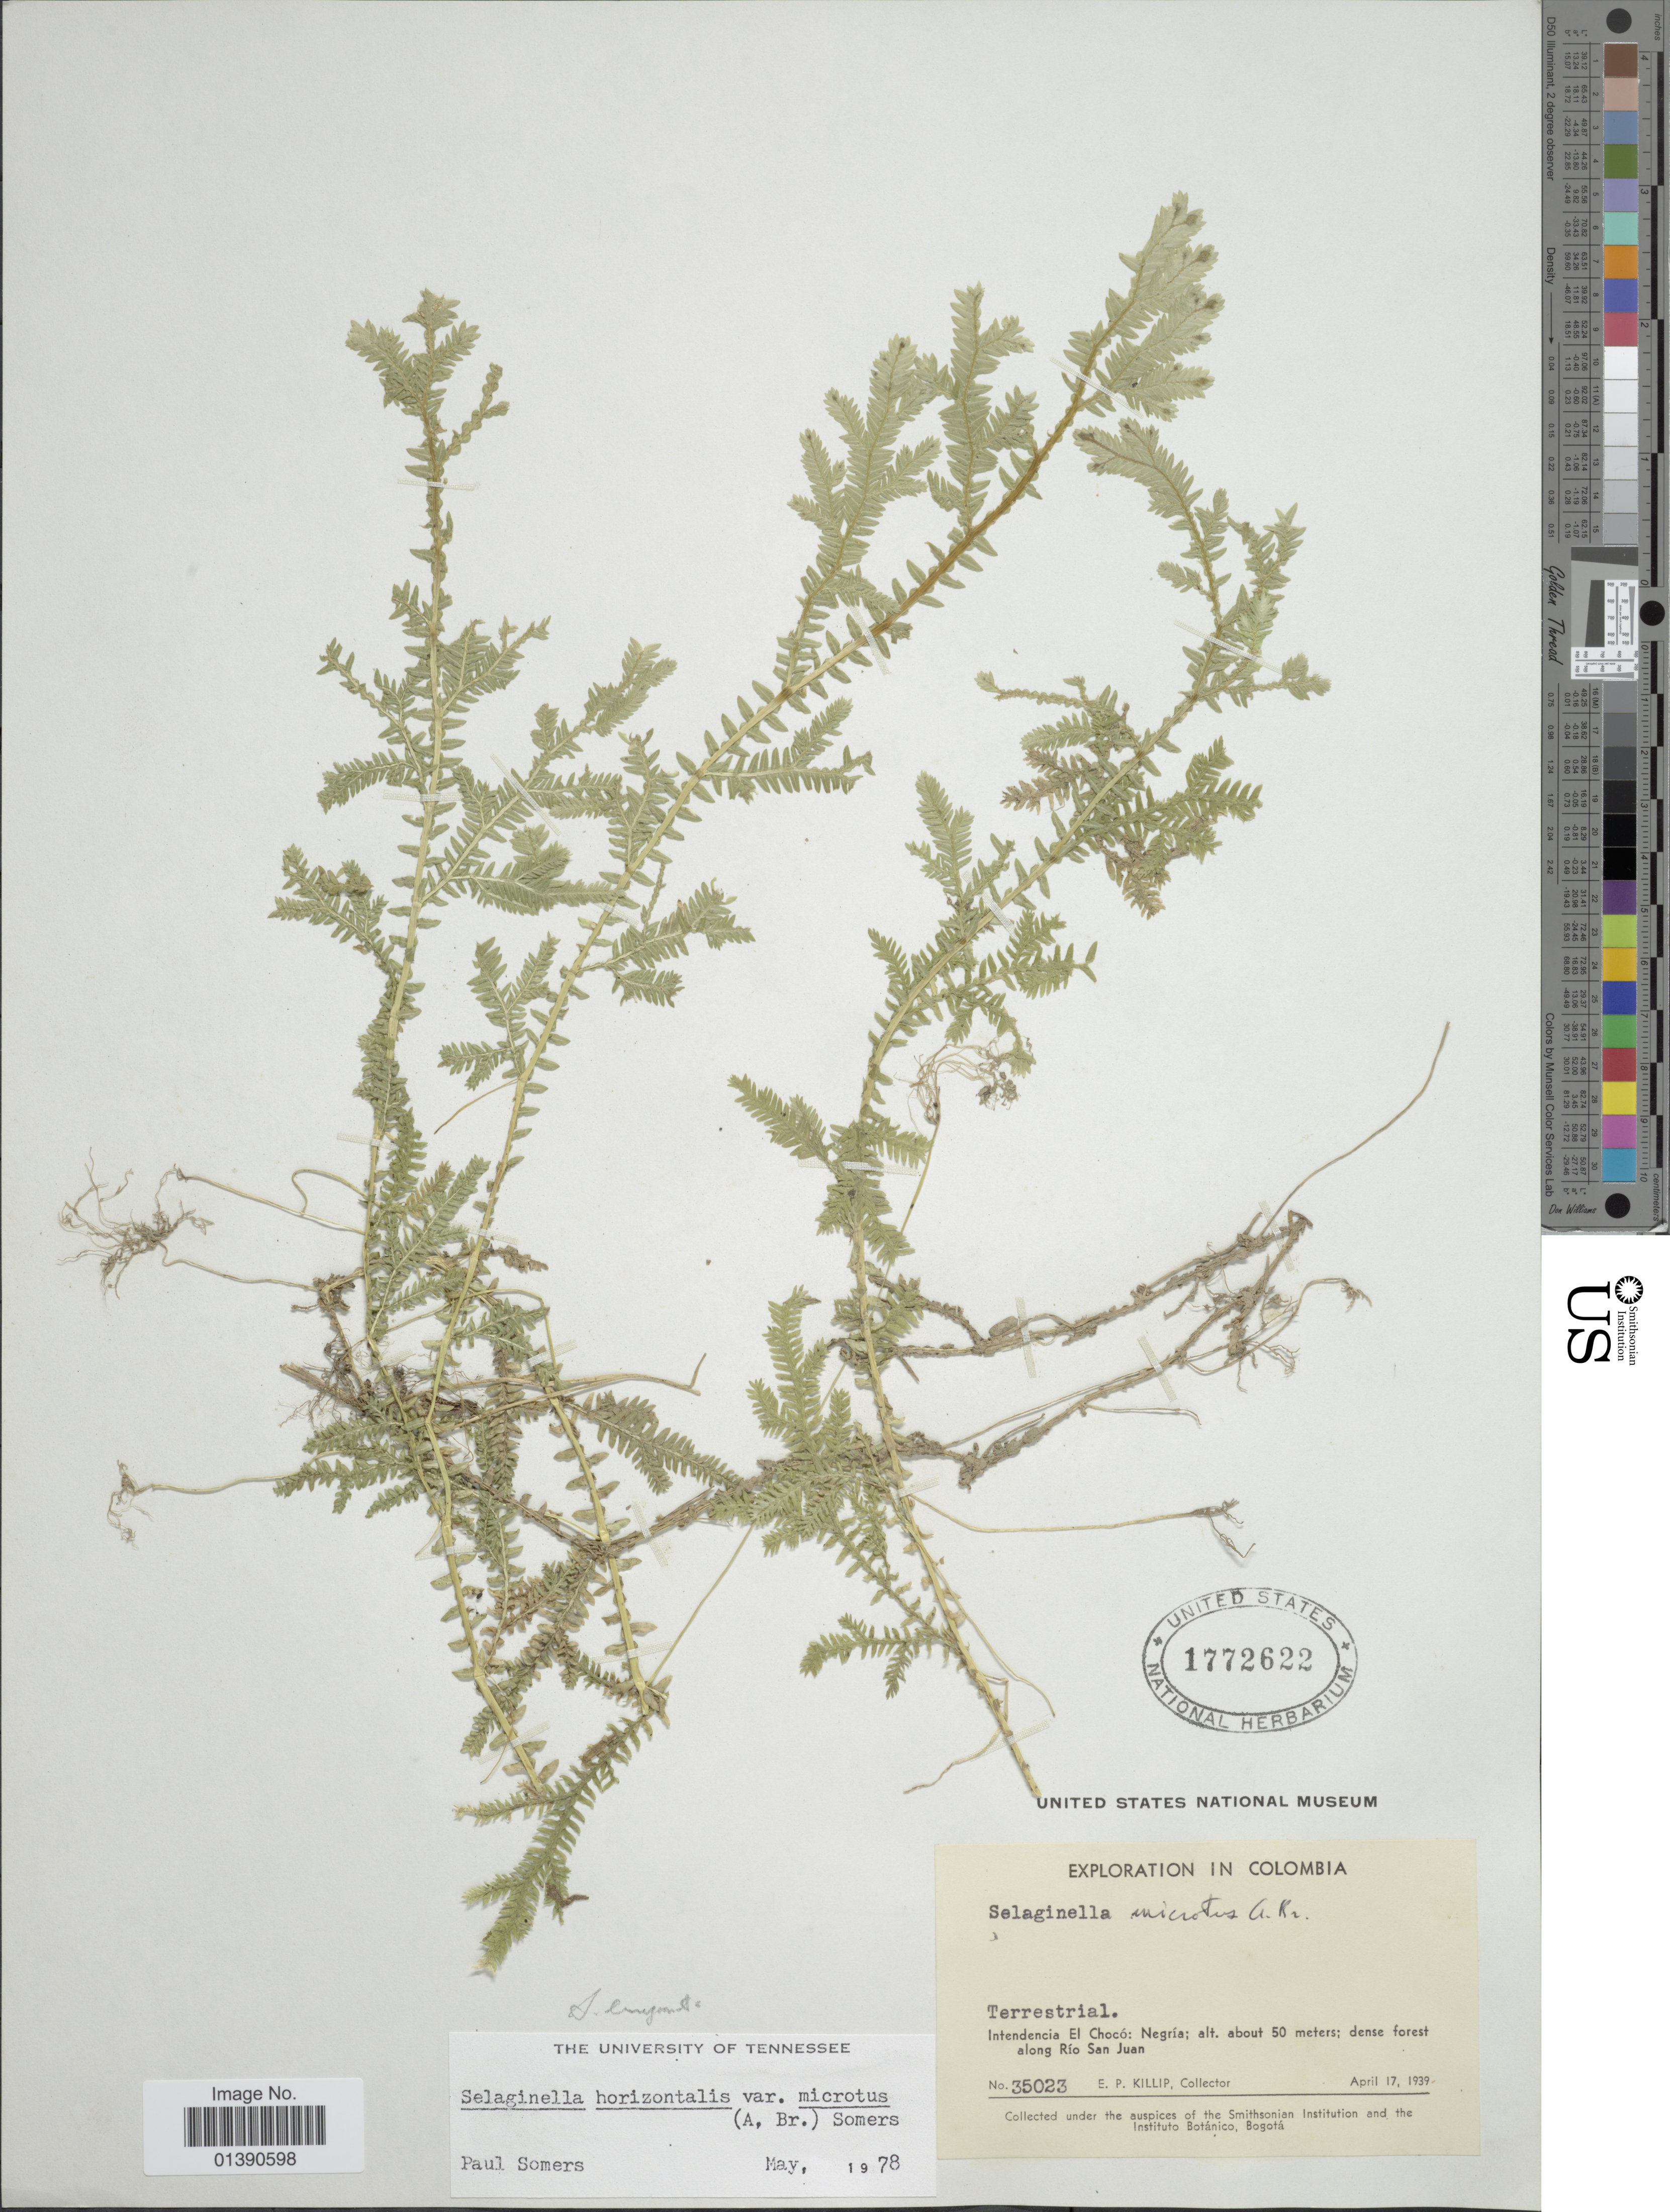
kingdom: Plantae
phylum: Tracheophyta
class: Lycopodiopsida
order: Selaginellales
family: Selaginellaceae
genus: Selaginella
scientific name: Selaginella eurynota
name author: A. Braun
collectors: E. P. Killip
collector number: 35023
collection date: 1939-04-17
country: Colombia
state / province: Chocó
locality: Negría, along Río San JUan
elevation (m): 50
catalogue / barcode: US 1772622